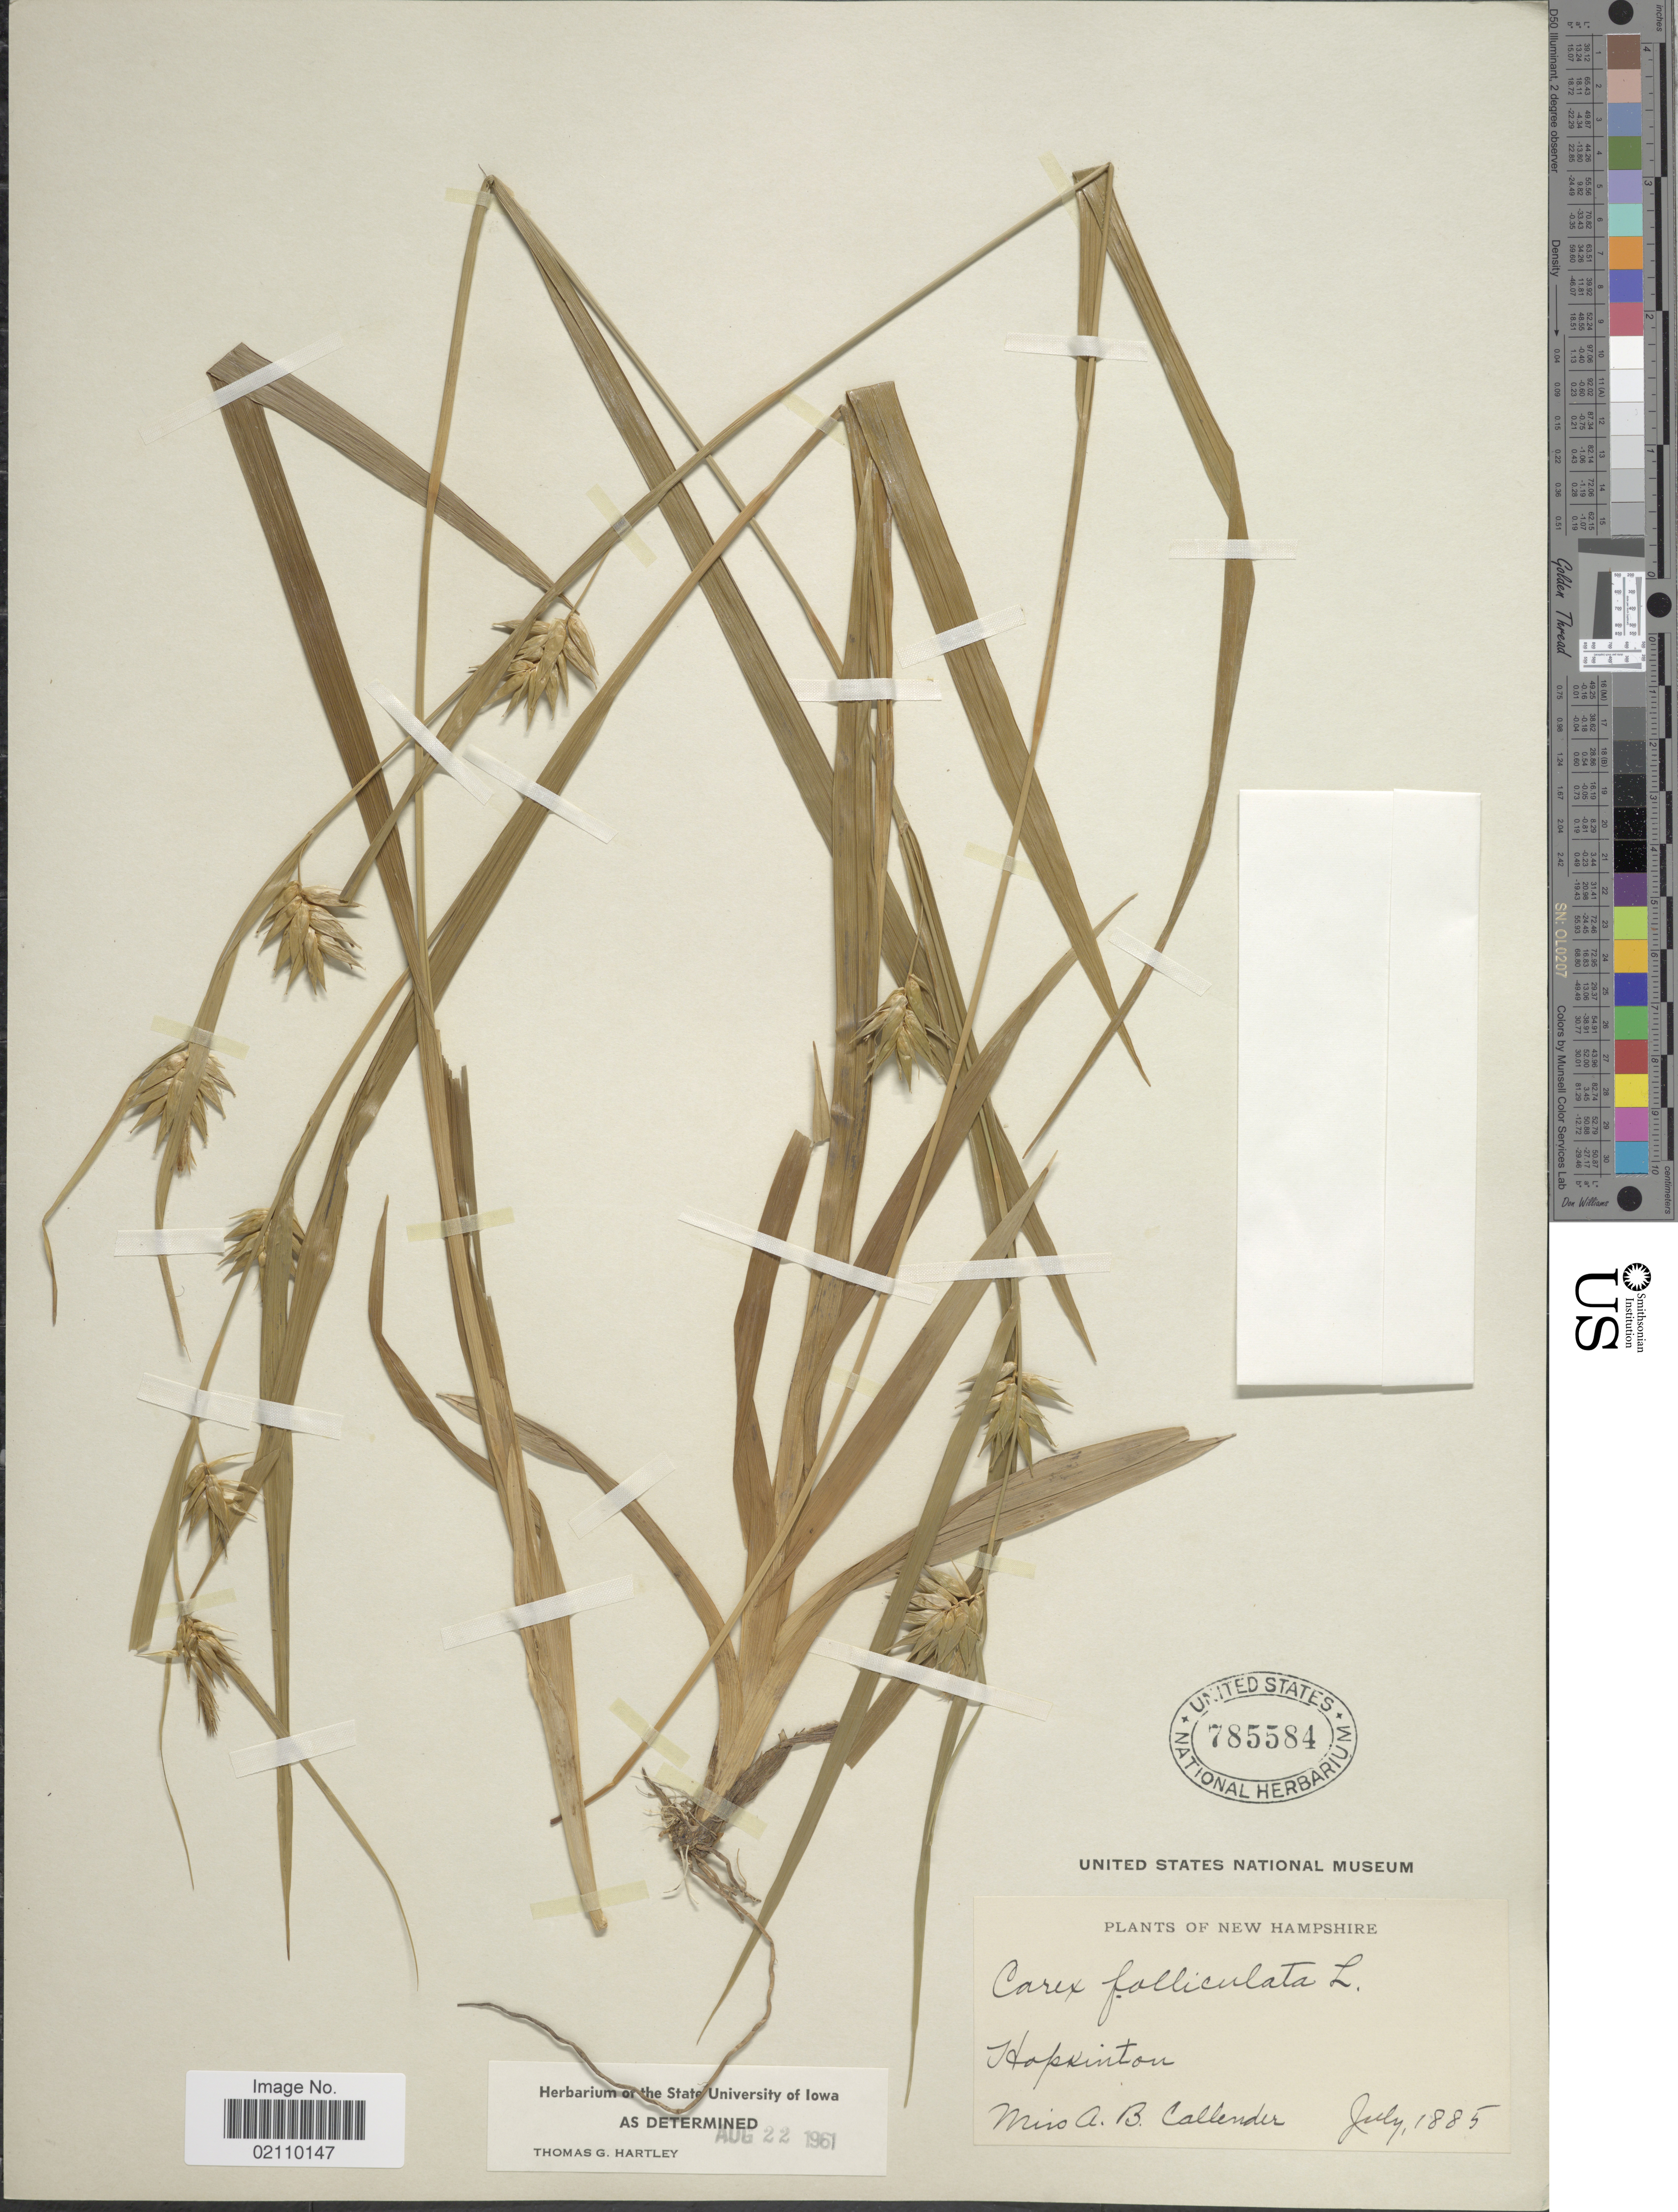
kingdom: Plantae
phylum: Tracheophyta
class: Liliopsida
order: Poales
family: Cyperaceae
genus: Carex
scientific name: Carex folliculata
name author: L.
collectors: A. Callender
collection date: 1885-07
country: United States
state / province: New Hampshire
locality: Hopkinton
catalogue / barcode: US 785584